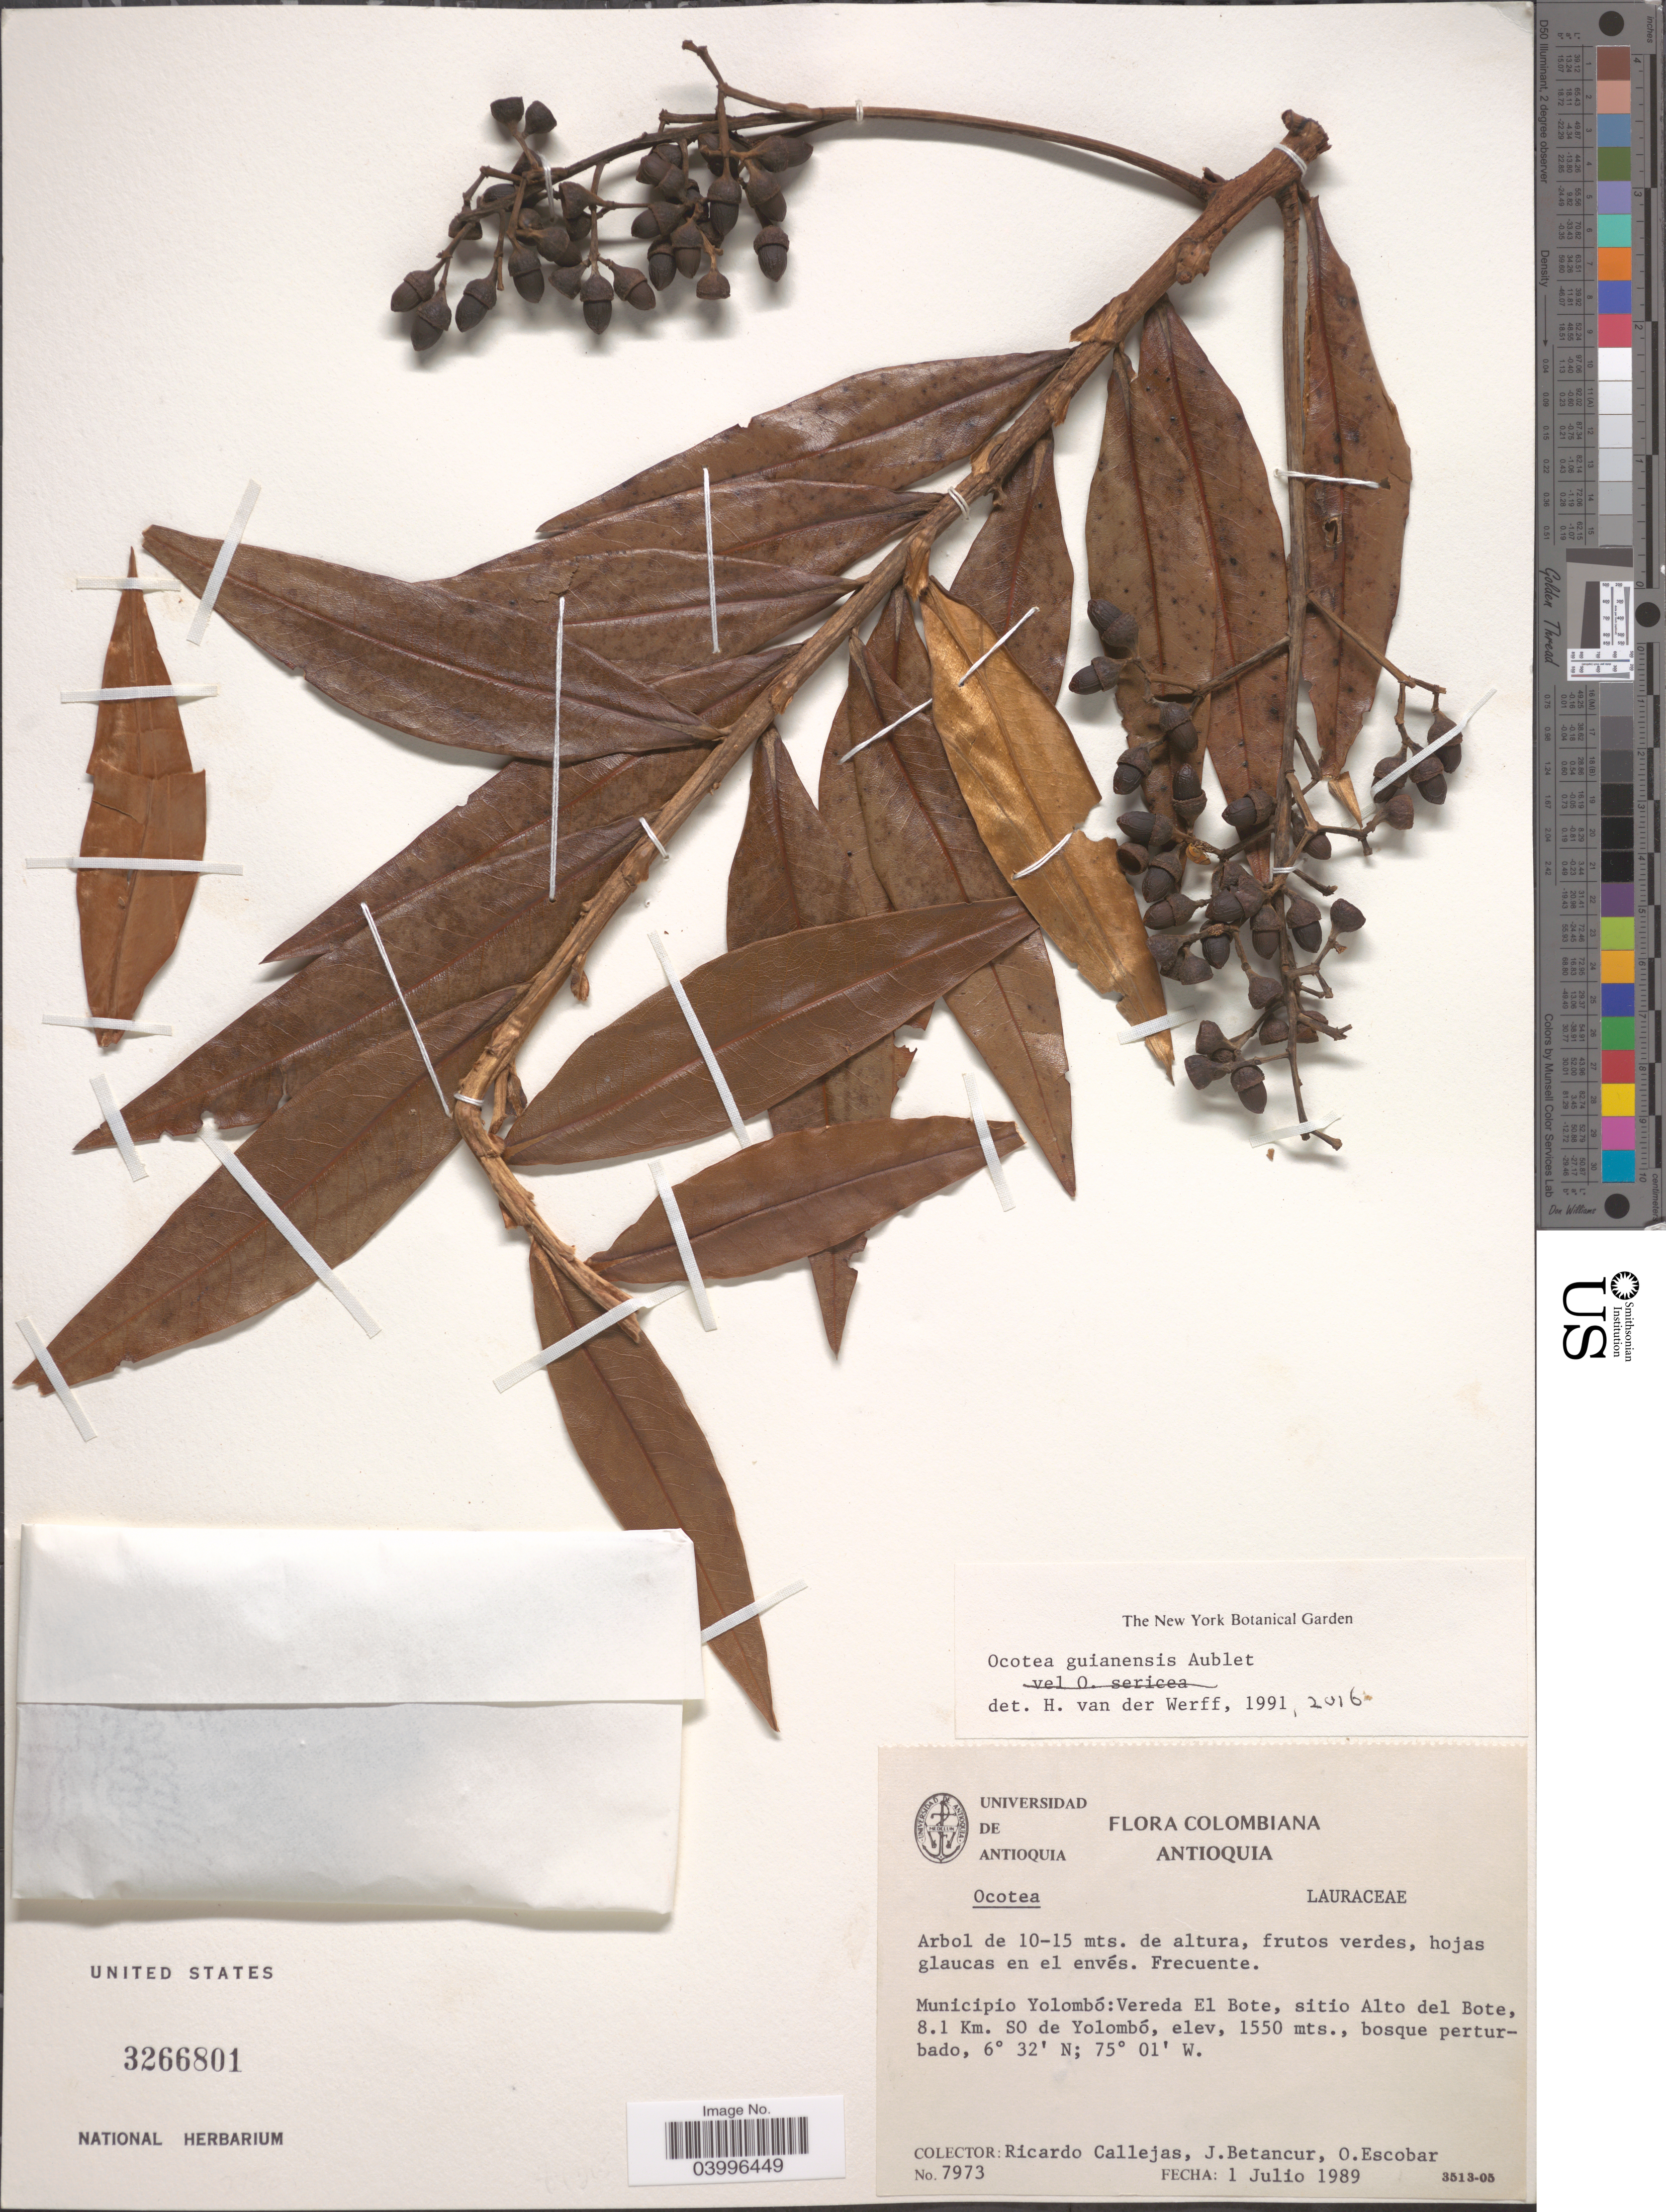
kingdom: Plantae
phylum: Tracheophyta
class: Magnoliopsida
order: Laurales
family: Lauraceae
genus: Ocotea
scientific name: Ocotea guianensis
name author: Aubl.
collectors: R. Callejas, J. Betancur & O. Escobar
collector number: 7973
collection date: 1989-07-01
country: Colombia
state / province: Antioquia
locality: Municipio Yolombó: Vereda El Bote, sitio Alto del Bote, 8.1 Km. SO de Yolombó.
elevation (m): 1550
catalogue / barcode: US 3266801